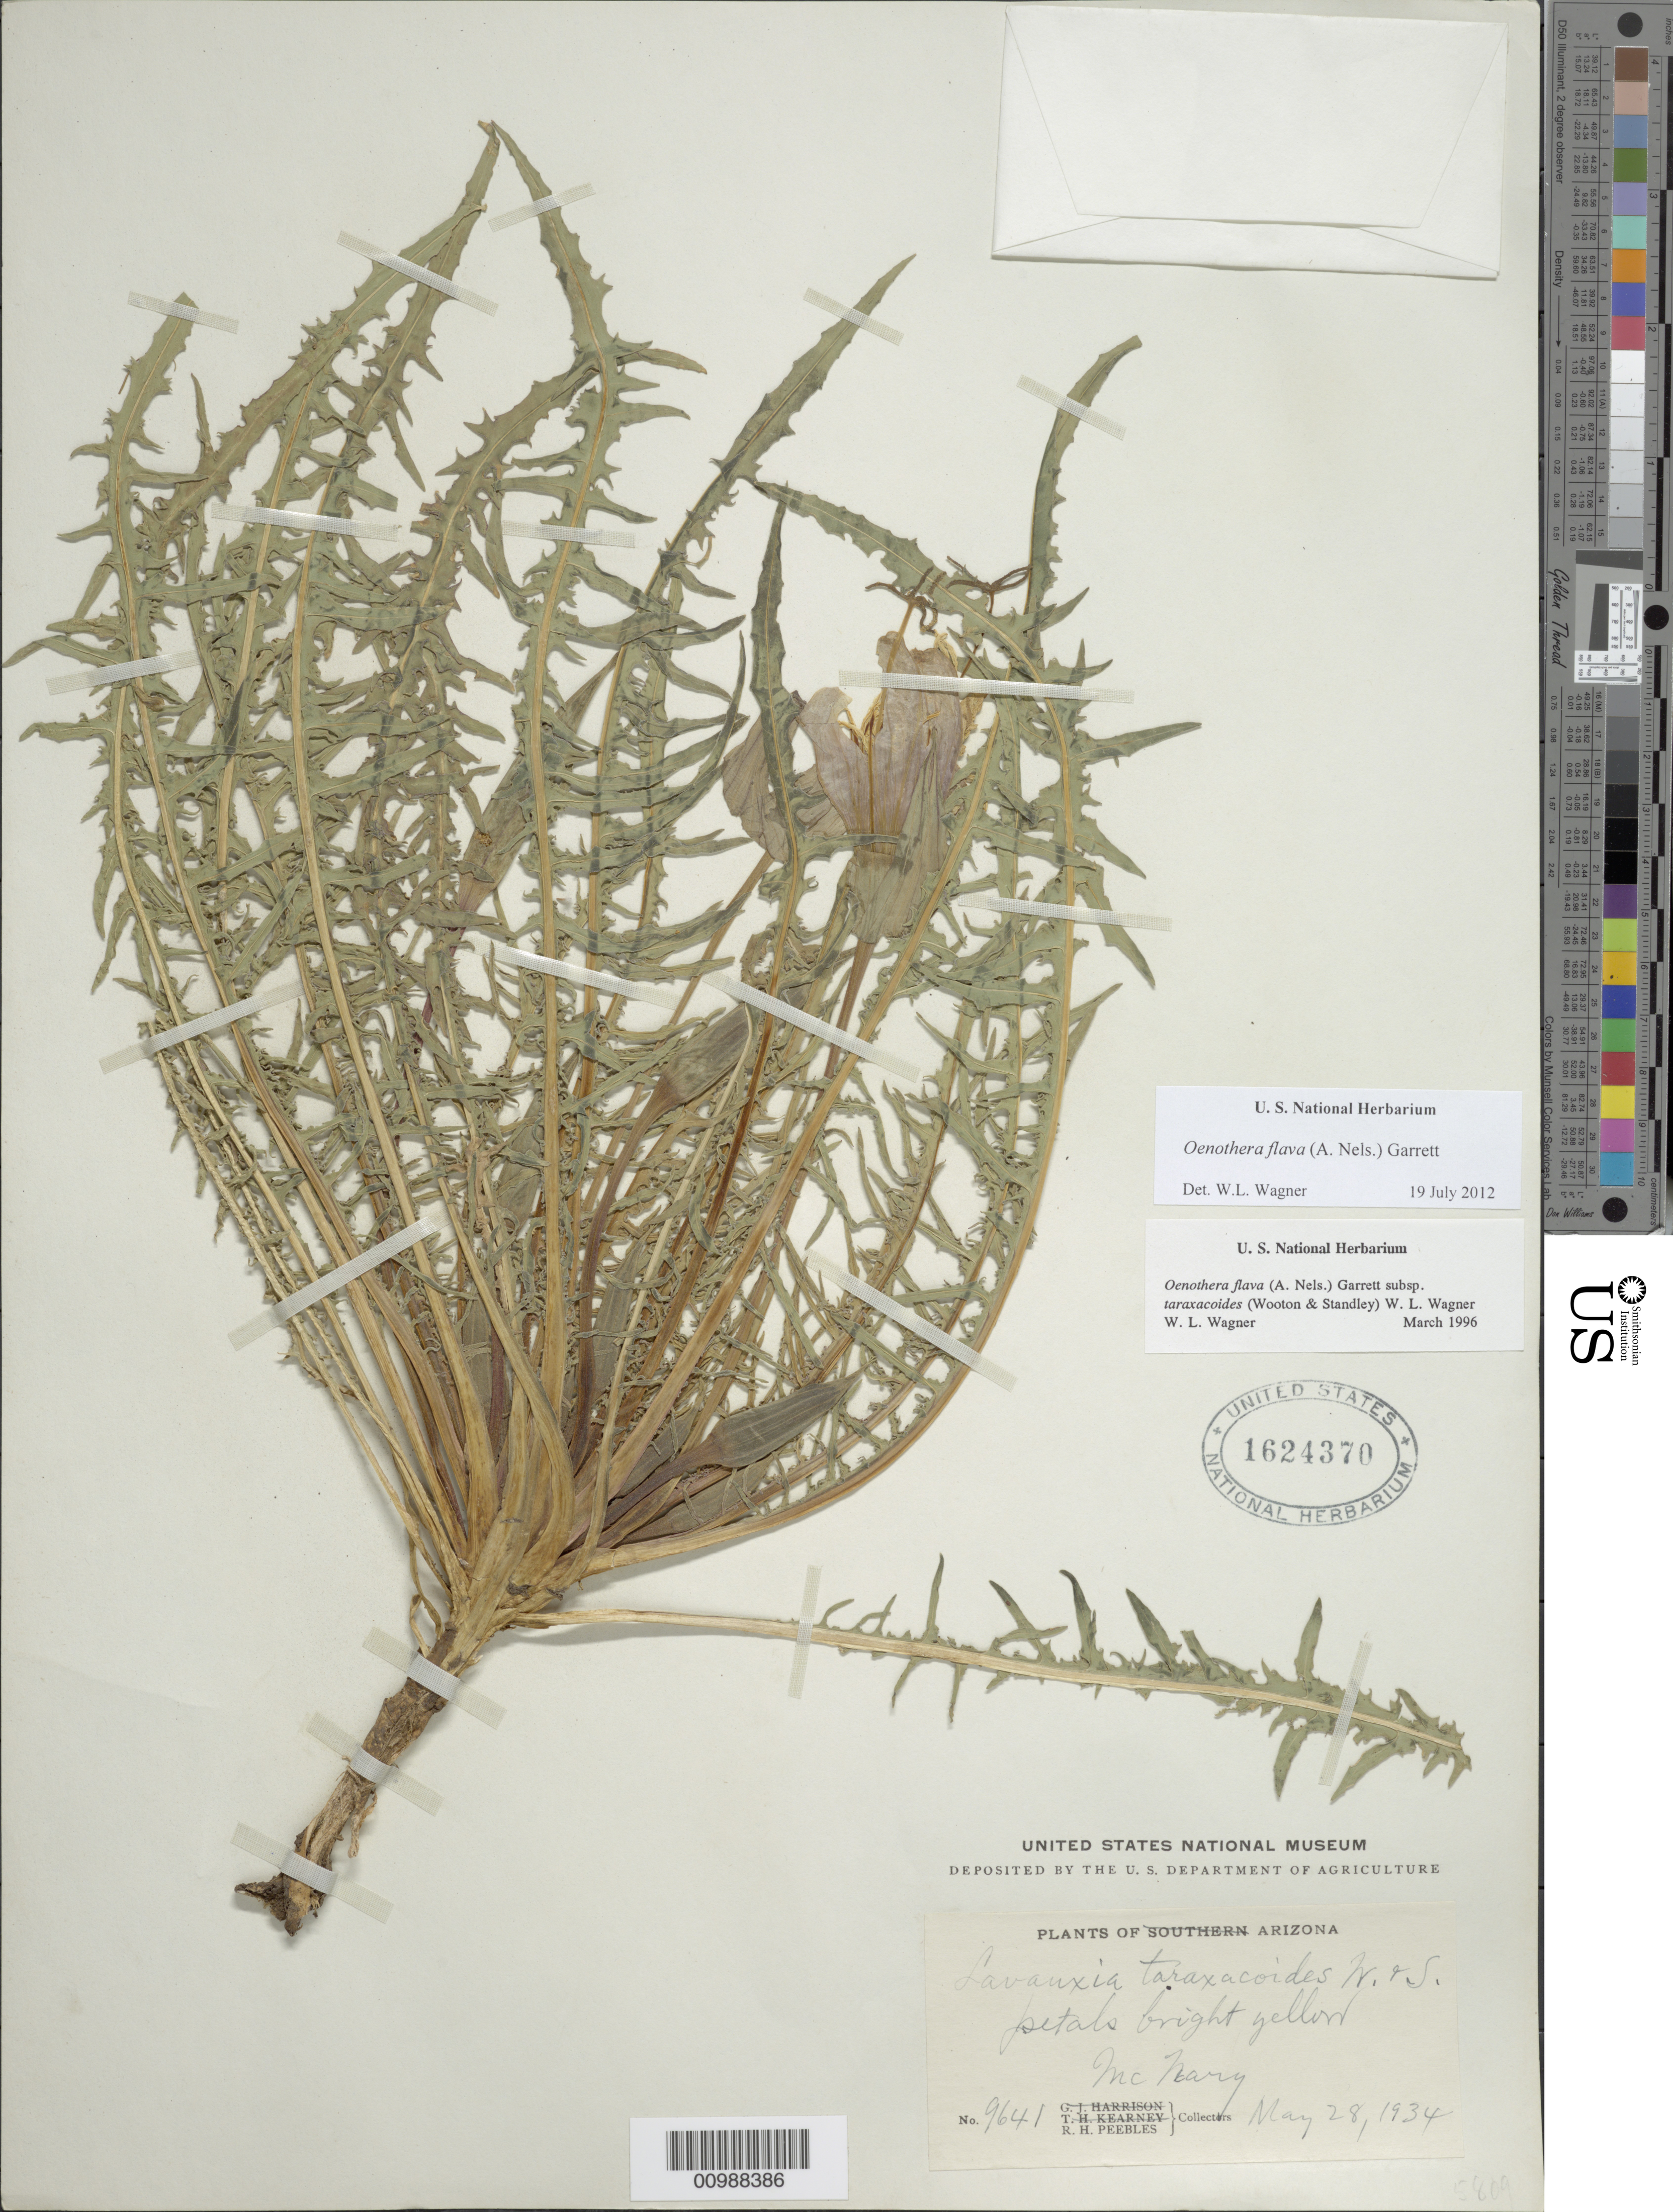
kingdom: Plantae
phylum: Tracheophyta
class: Magnoliopsida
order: Myrtales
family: Onagraceae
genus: Oenothera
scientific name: Oenothera flava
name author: (A. Nelson) Garrett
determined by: Wagner, W. L., (BOT), Smithsonian Institution - National Museum of Natural History (UNITED STATES)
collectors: R. H. Peebles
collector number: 9641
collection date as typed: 28 May 1934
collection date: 1934-05-28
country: United States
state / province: Arizona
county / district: Apache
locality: McNary.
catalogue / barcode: US 1624370